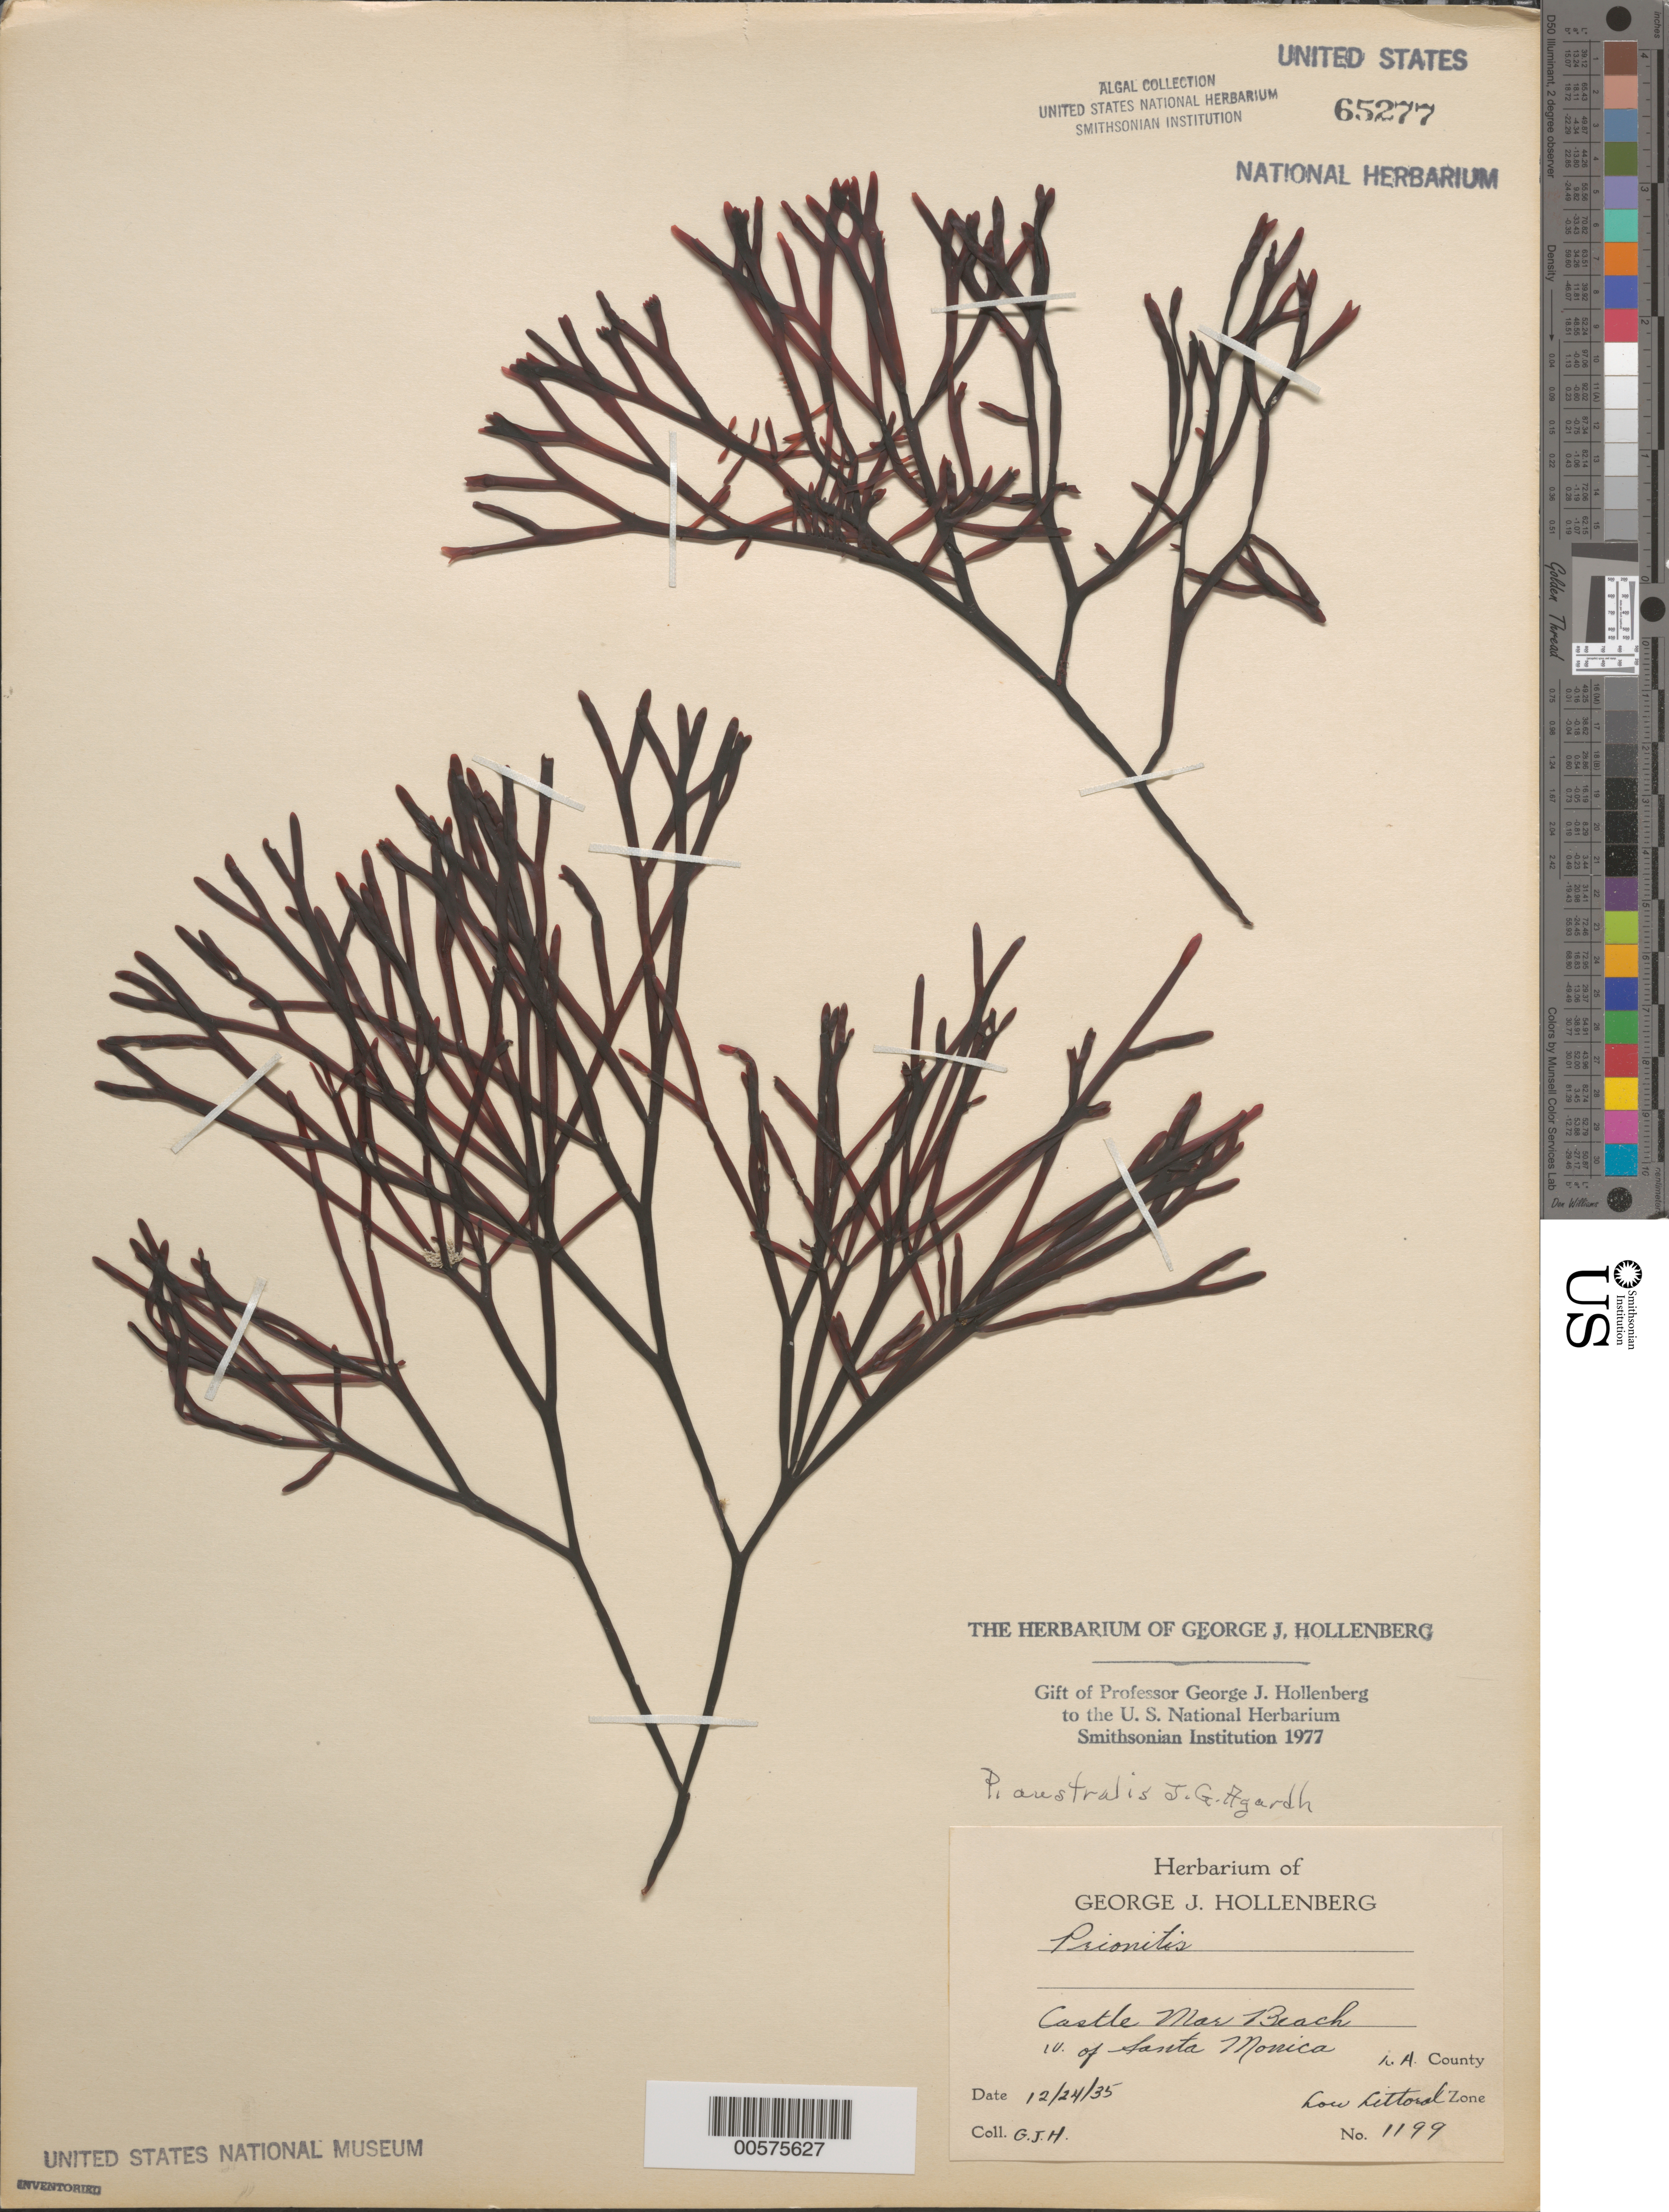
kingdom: Plantae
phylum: Rhodophyta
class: Florideophyceae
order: Cryptonemiales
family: Cryptonemiaceae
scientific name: Prionitis australis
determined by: Hollenberg, George J.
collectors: G. Hollenberg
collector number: GJH 1199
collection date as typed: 24 Dec 1935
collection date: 1935-12-24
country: United States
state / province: California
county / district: Los Angeles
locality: Castle Mar Beach, west of Santa Monica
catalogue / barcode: US 65277